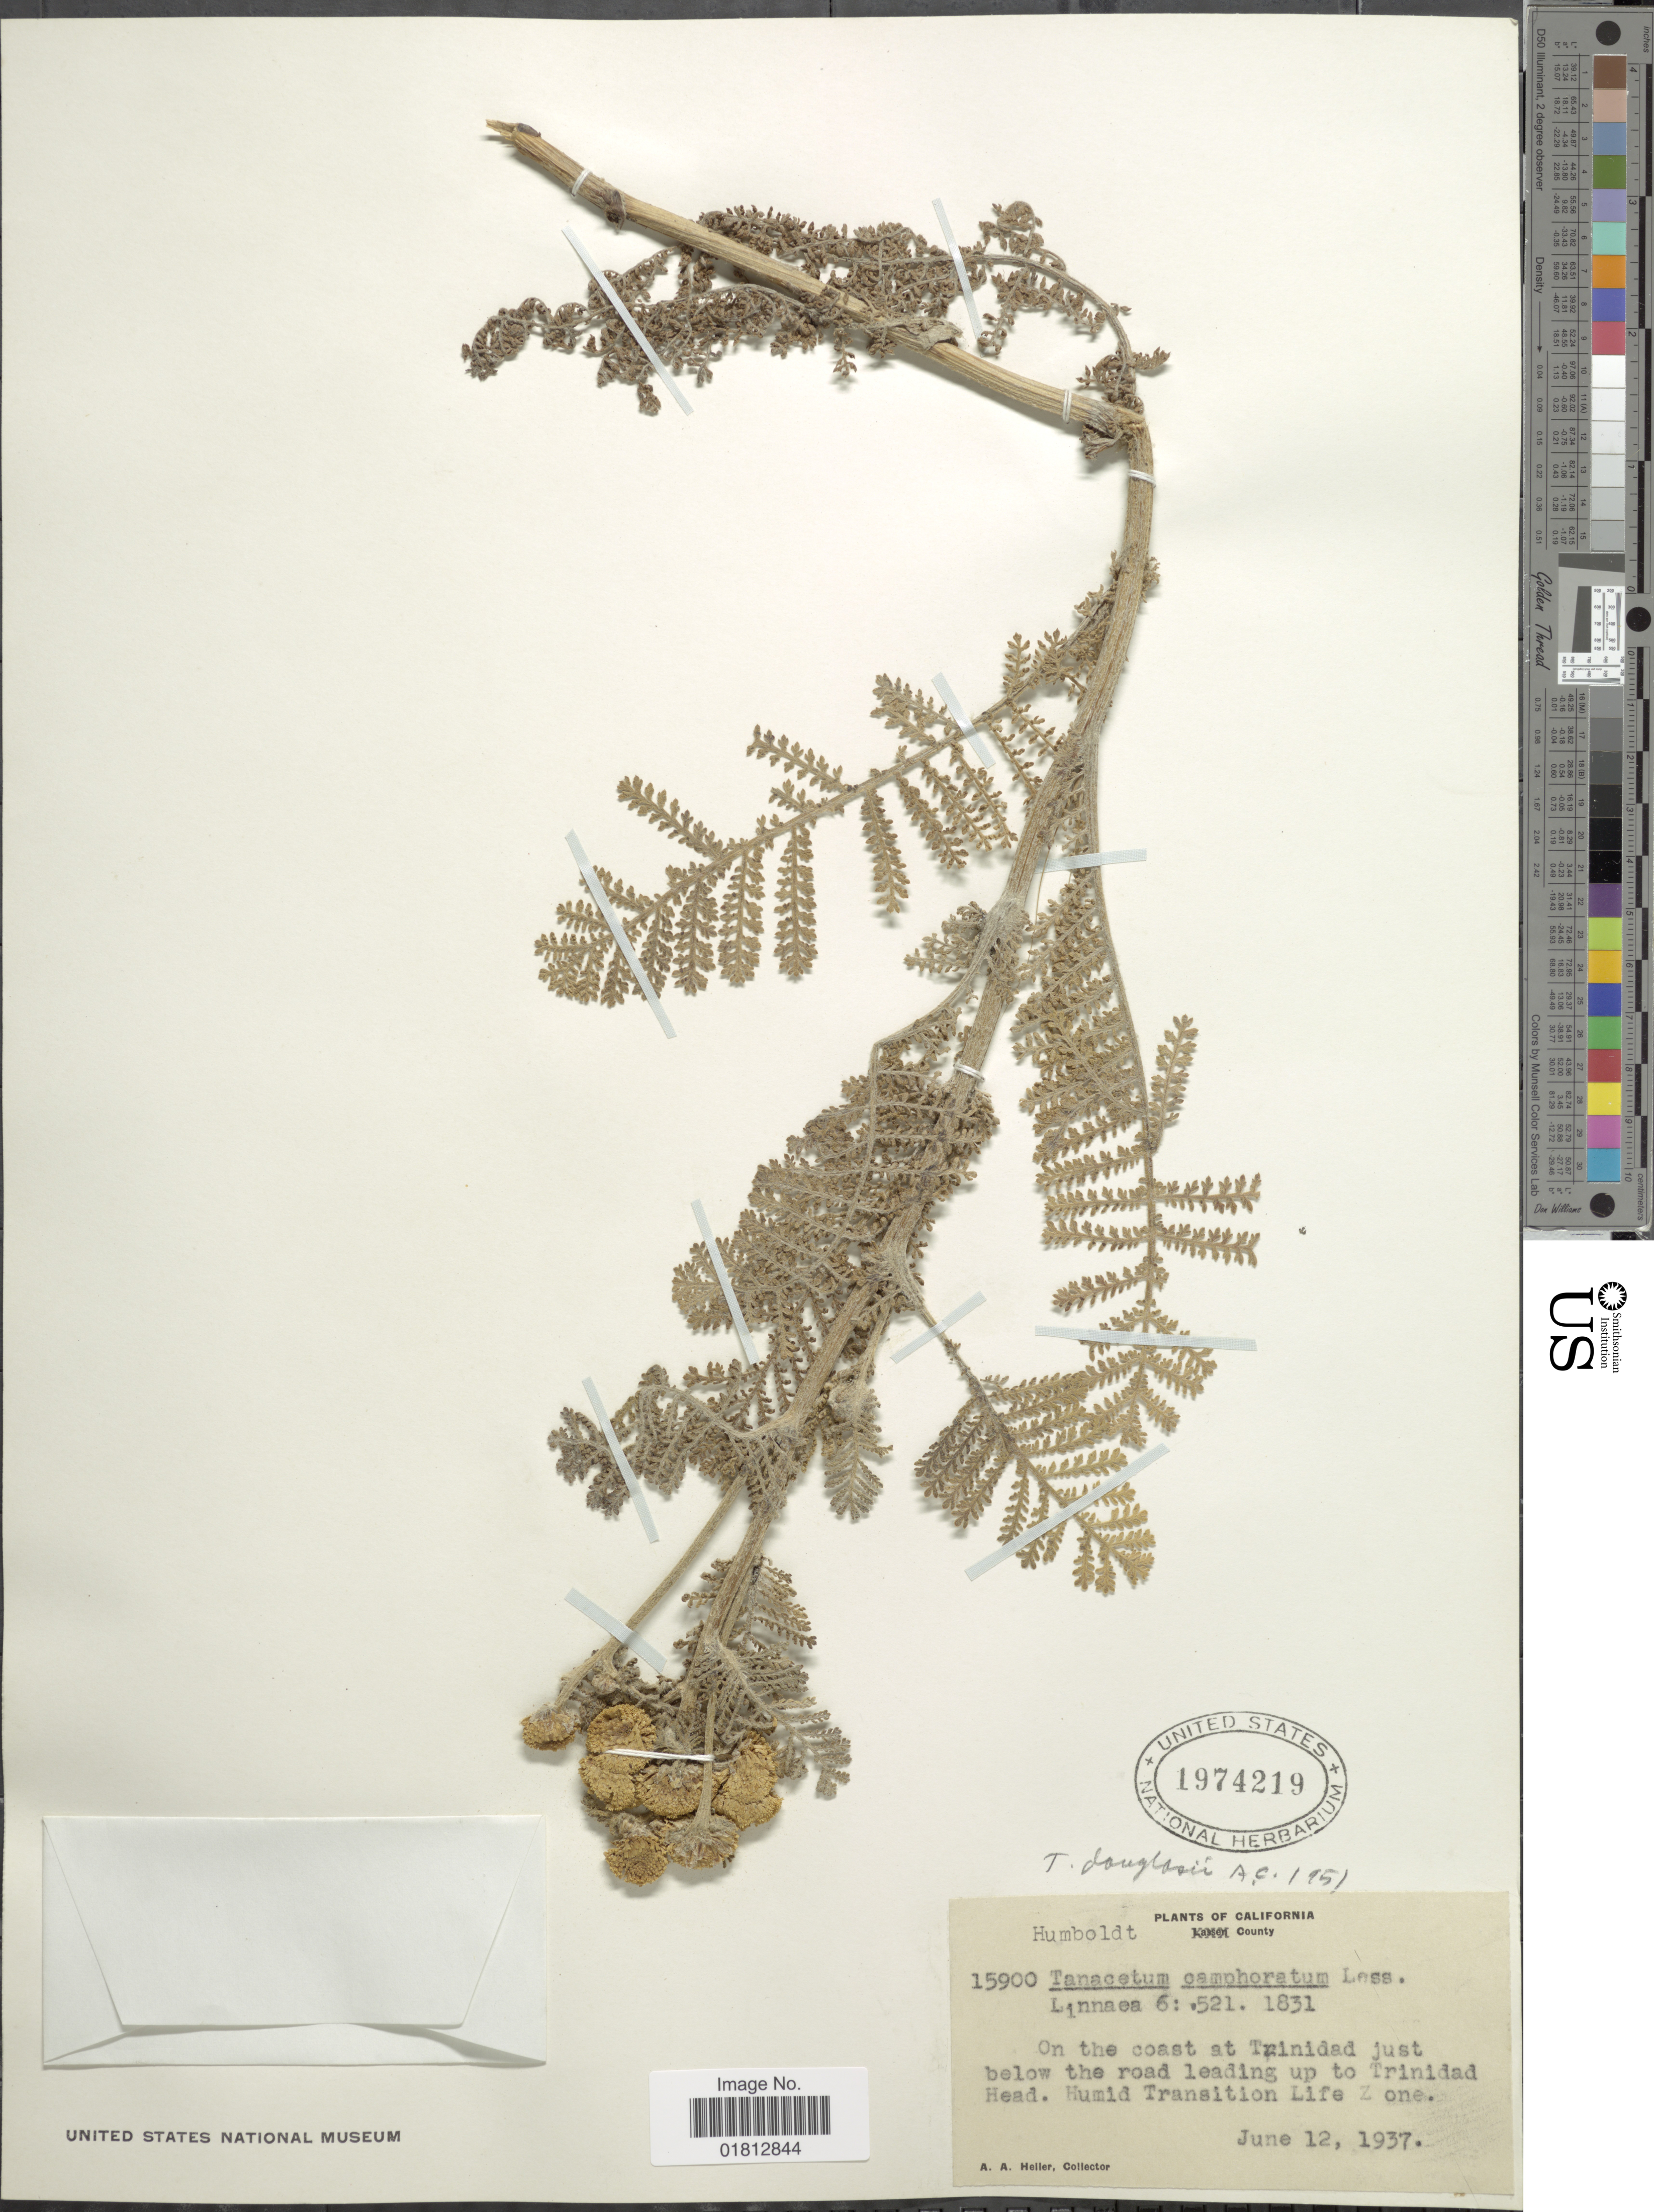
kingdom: Plantae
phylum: Tracheophyta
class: Magnoliopsida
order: Asterales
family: Asteraceae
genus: Tanacetum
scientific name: Tanacetum douglasii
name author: DC.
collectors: A. A. Heller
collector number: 15900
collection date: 1937-06-12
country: United States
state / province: California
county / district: Humboldt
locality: Humboldt County, on the coast at Trinidad just below the road leading up to Trinidad Head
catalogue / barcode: US 1974219